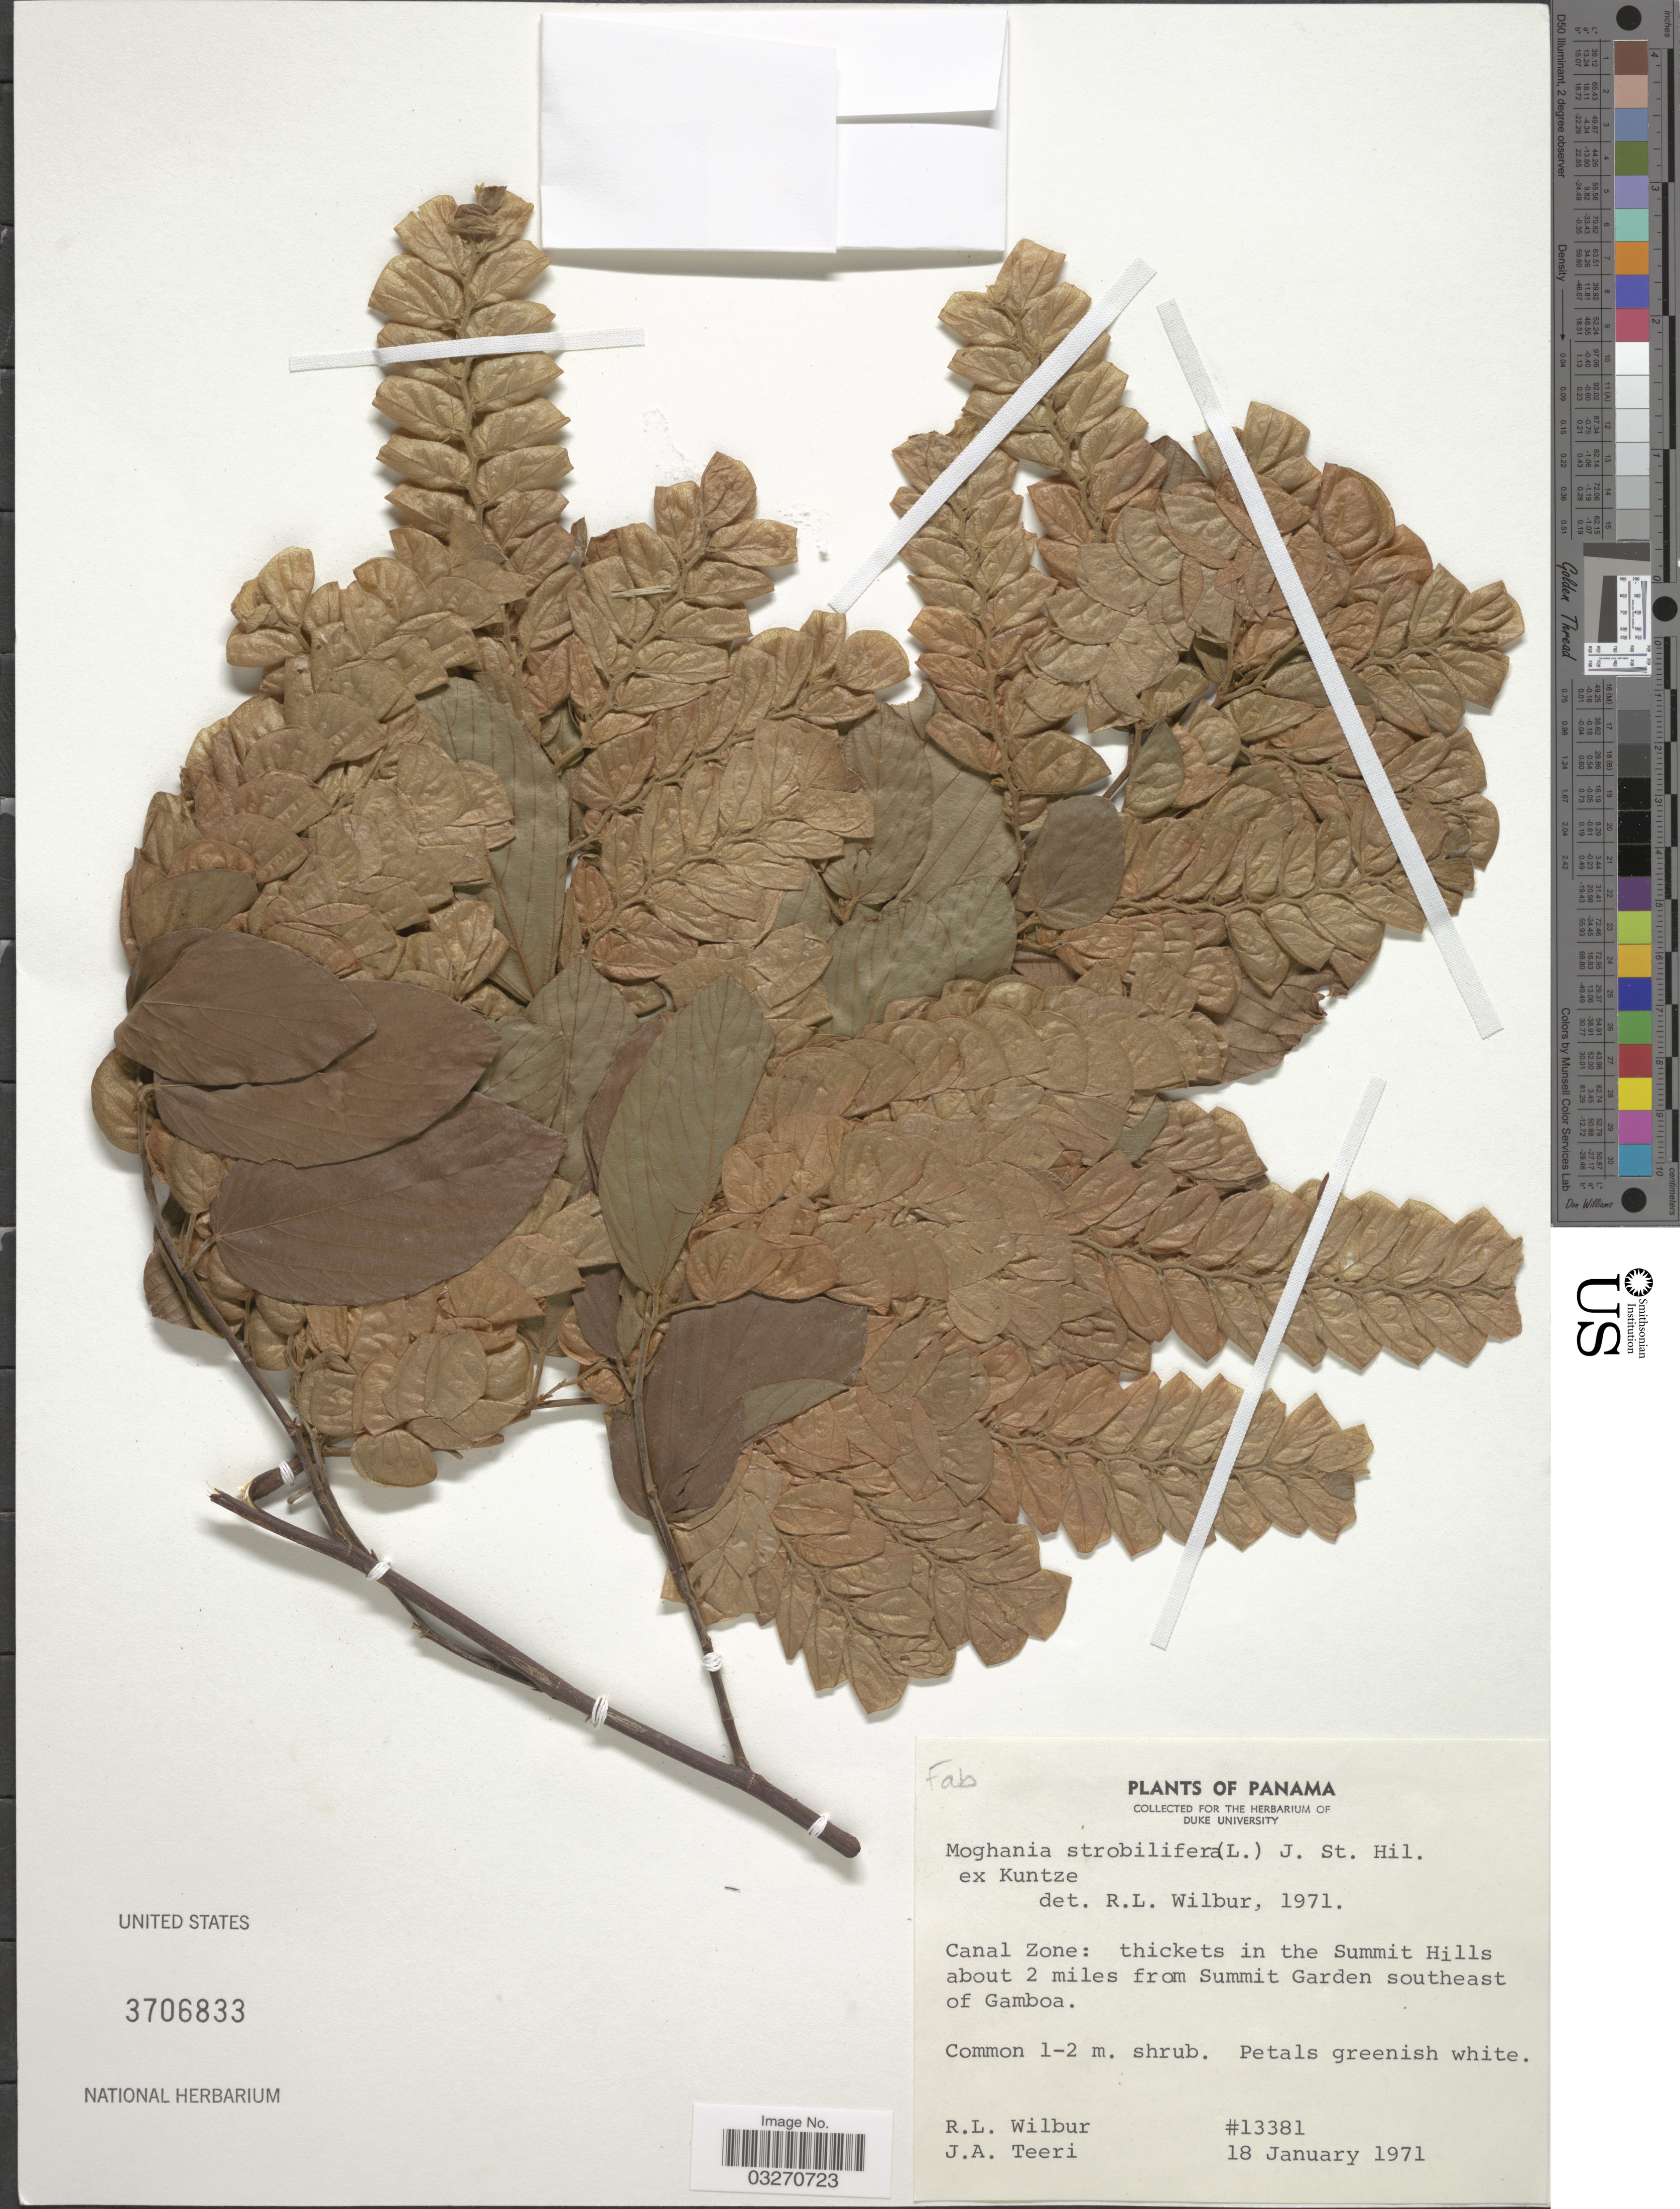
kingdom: Plantae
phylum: Tracheophyta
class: Magnoliopsida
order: Fabales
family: Fabaceae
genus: Flemingia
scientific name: Flemingia strobilifera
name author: (L.) W.T. Aiton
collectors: R. L. Wilbur & J. Teeri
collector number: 13381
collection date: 1971-01-18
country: Panama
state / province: Colón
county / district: Canal Zone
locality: Canal Zone: thickets in the Summit Hills about 2 miles from Summit Garden southeast of Gamboa.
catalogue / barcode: US 3706833